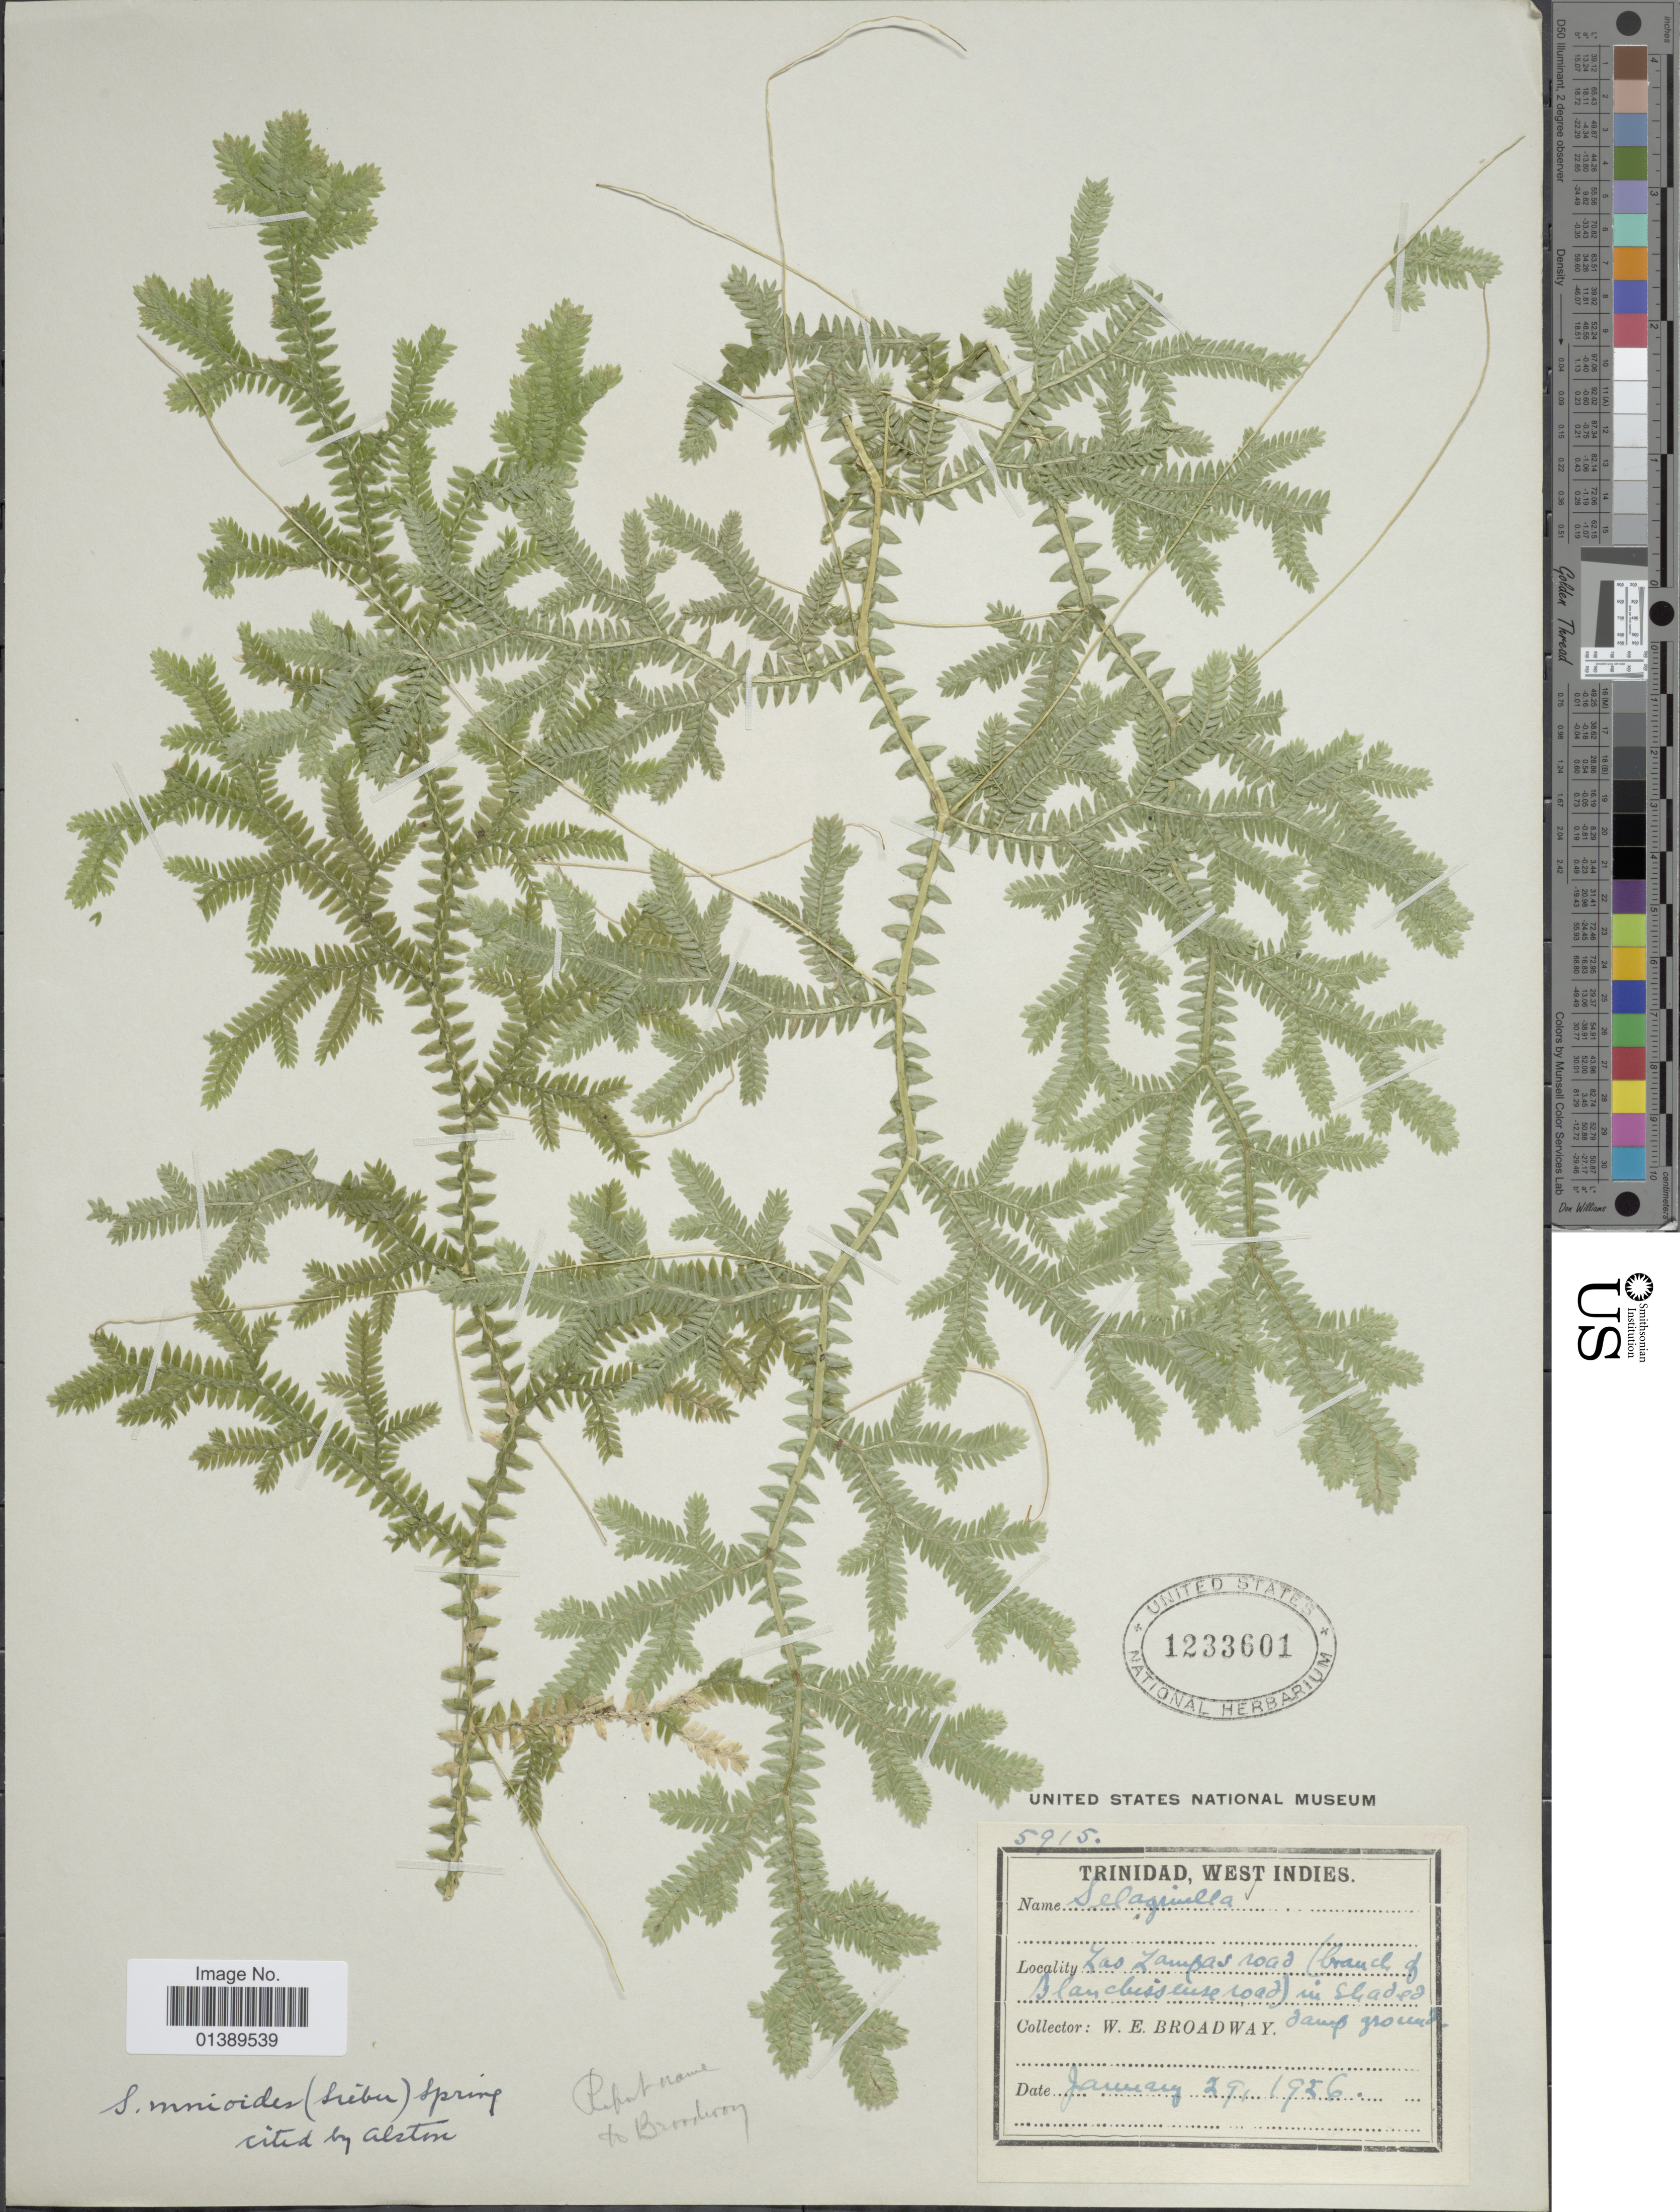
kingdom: Plantae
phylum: Tracheophyta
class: Lycopodiopsida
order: Selaginellales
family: Selaginellaceae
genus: Selaginella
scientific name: Selaginella diffusa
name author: (C. Presl) Spring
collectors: W. E. Broadway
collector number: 5915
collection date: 1926-01-29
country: Trinidad and Tobago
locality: Las Lampas road (branch of Blanchisseuse road).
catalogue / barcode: US 1233601